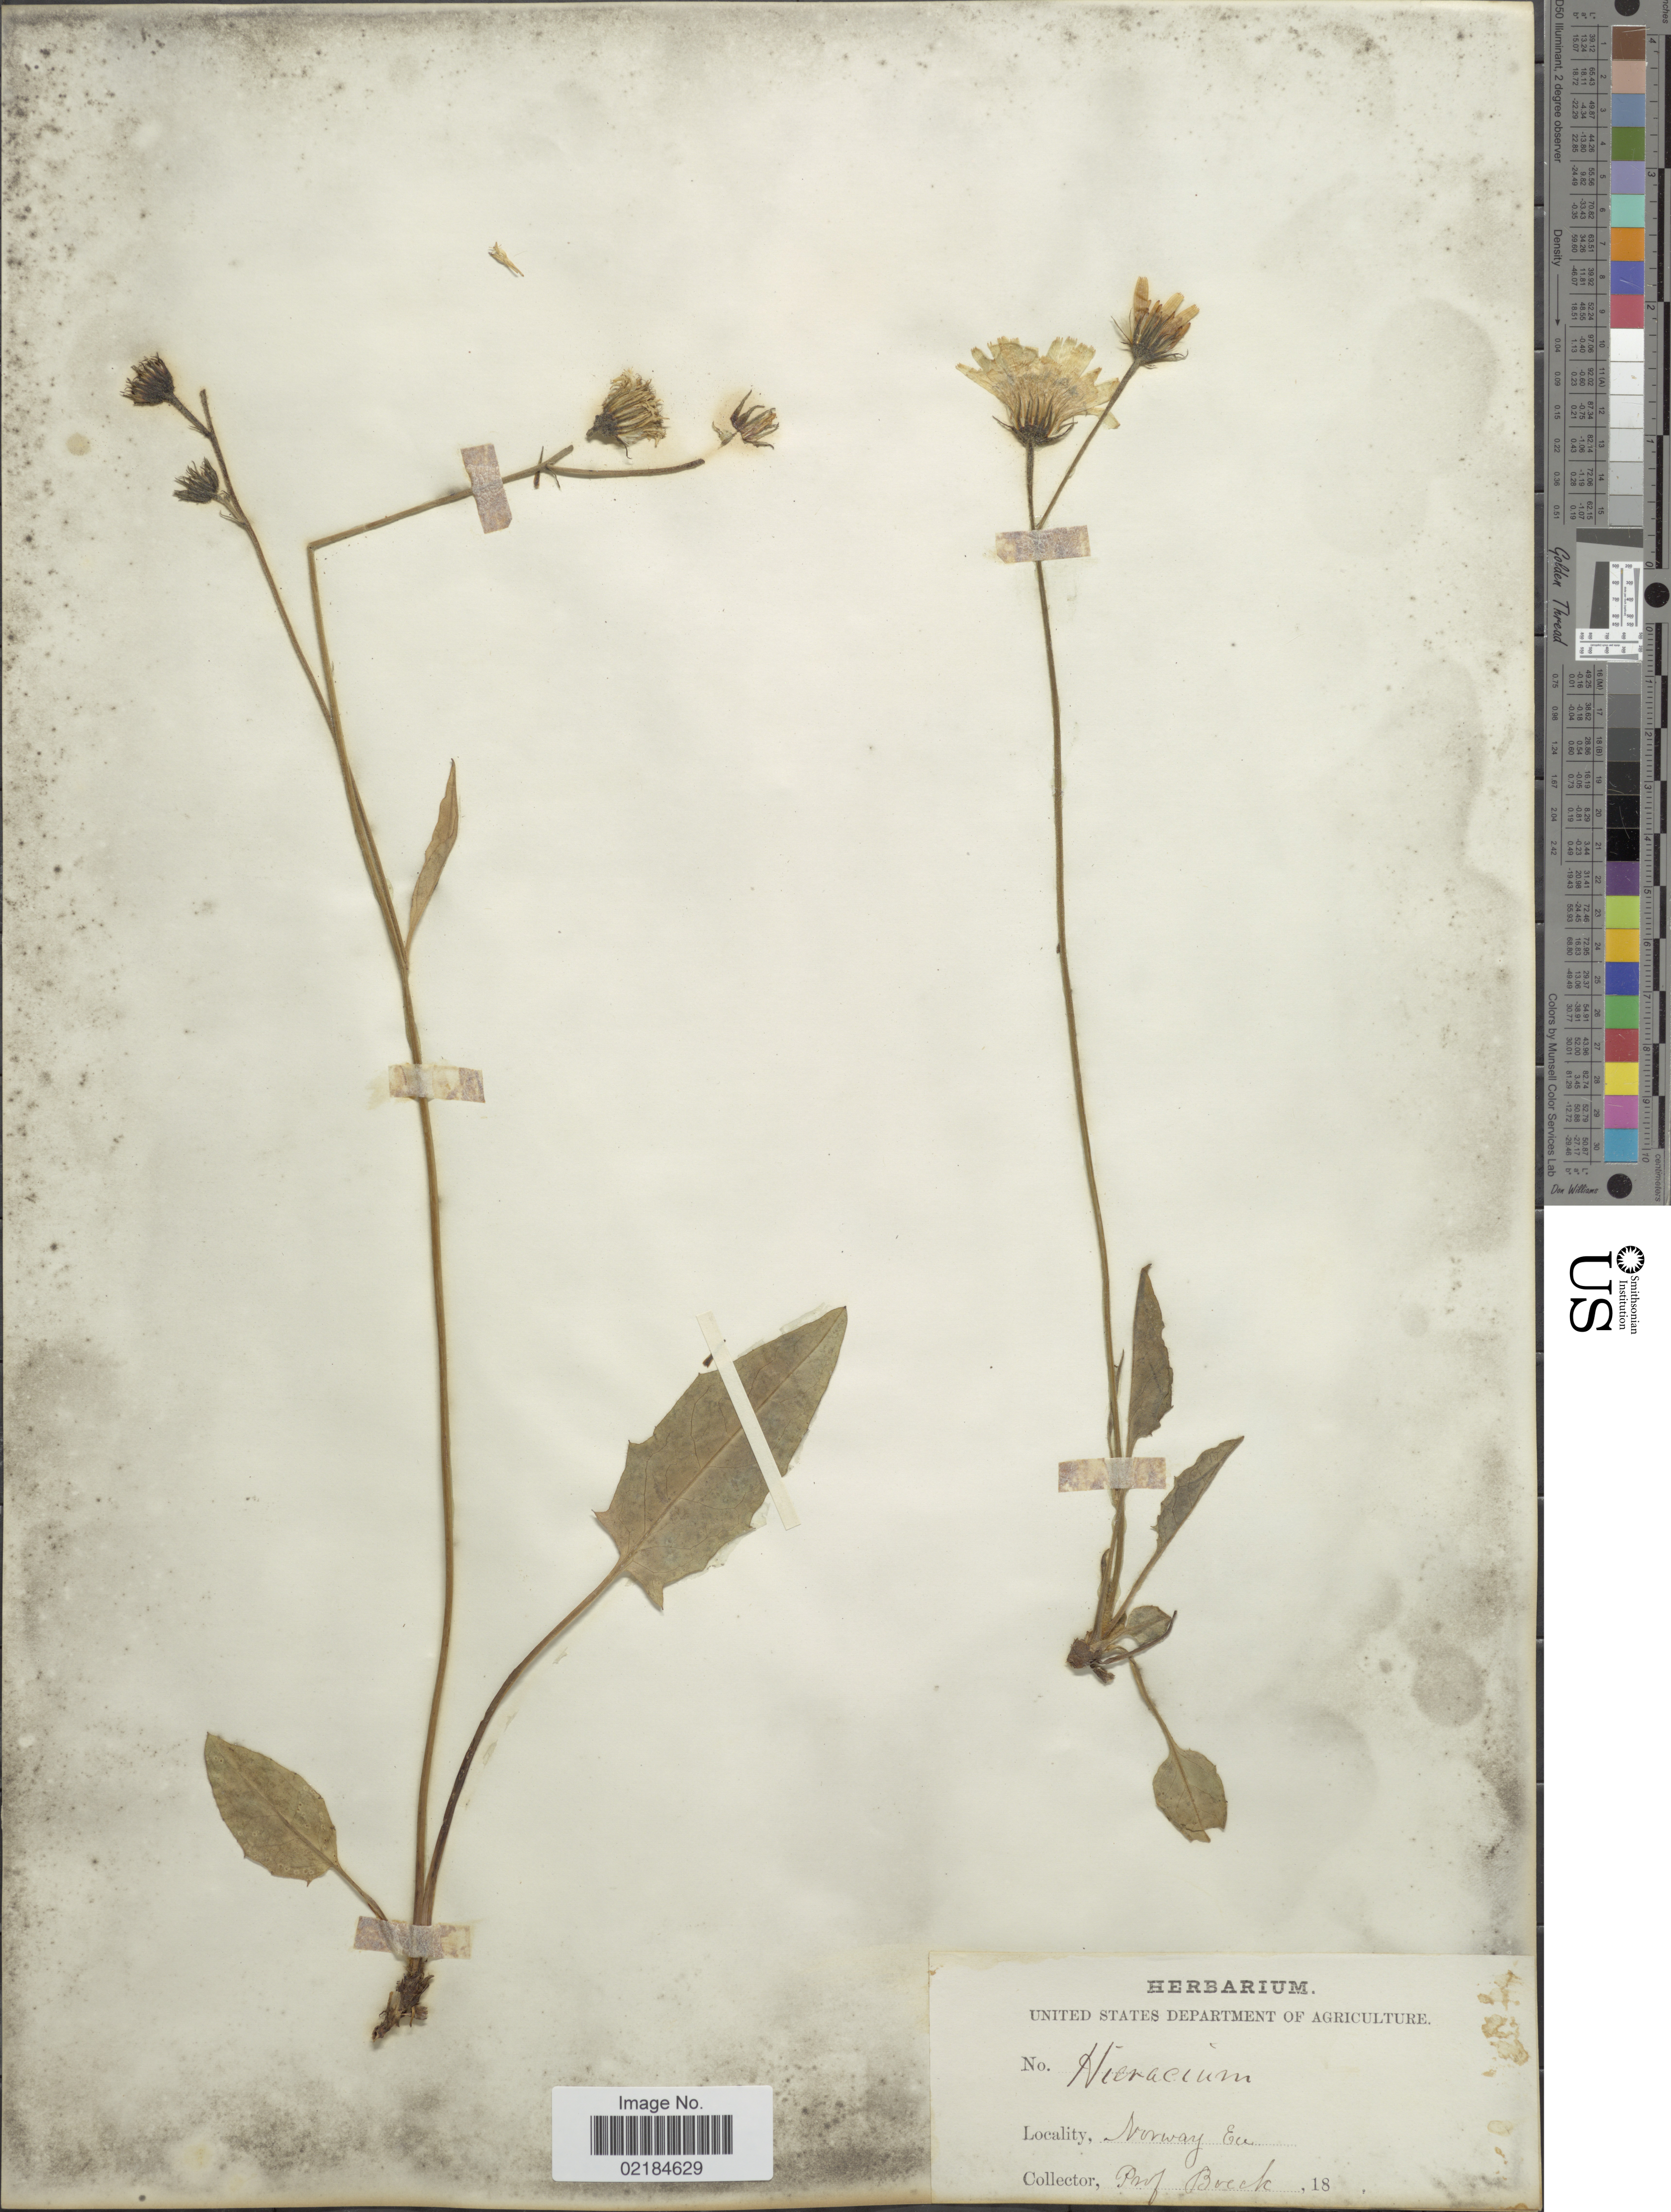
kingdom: Plantae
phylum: Tracheophyta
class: Magnoliopsida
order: Asterales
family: Asteraceae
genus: Hieracium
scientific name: Hieracium repandulare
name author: Druce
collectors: J. O. Boeckeler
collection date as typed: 18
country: Norway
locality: Norway Eu.